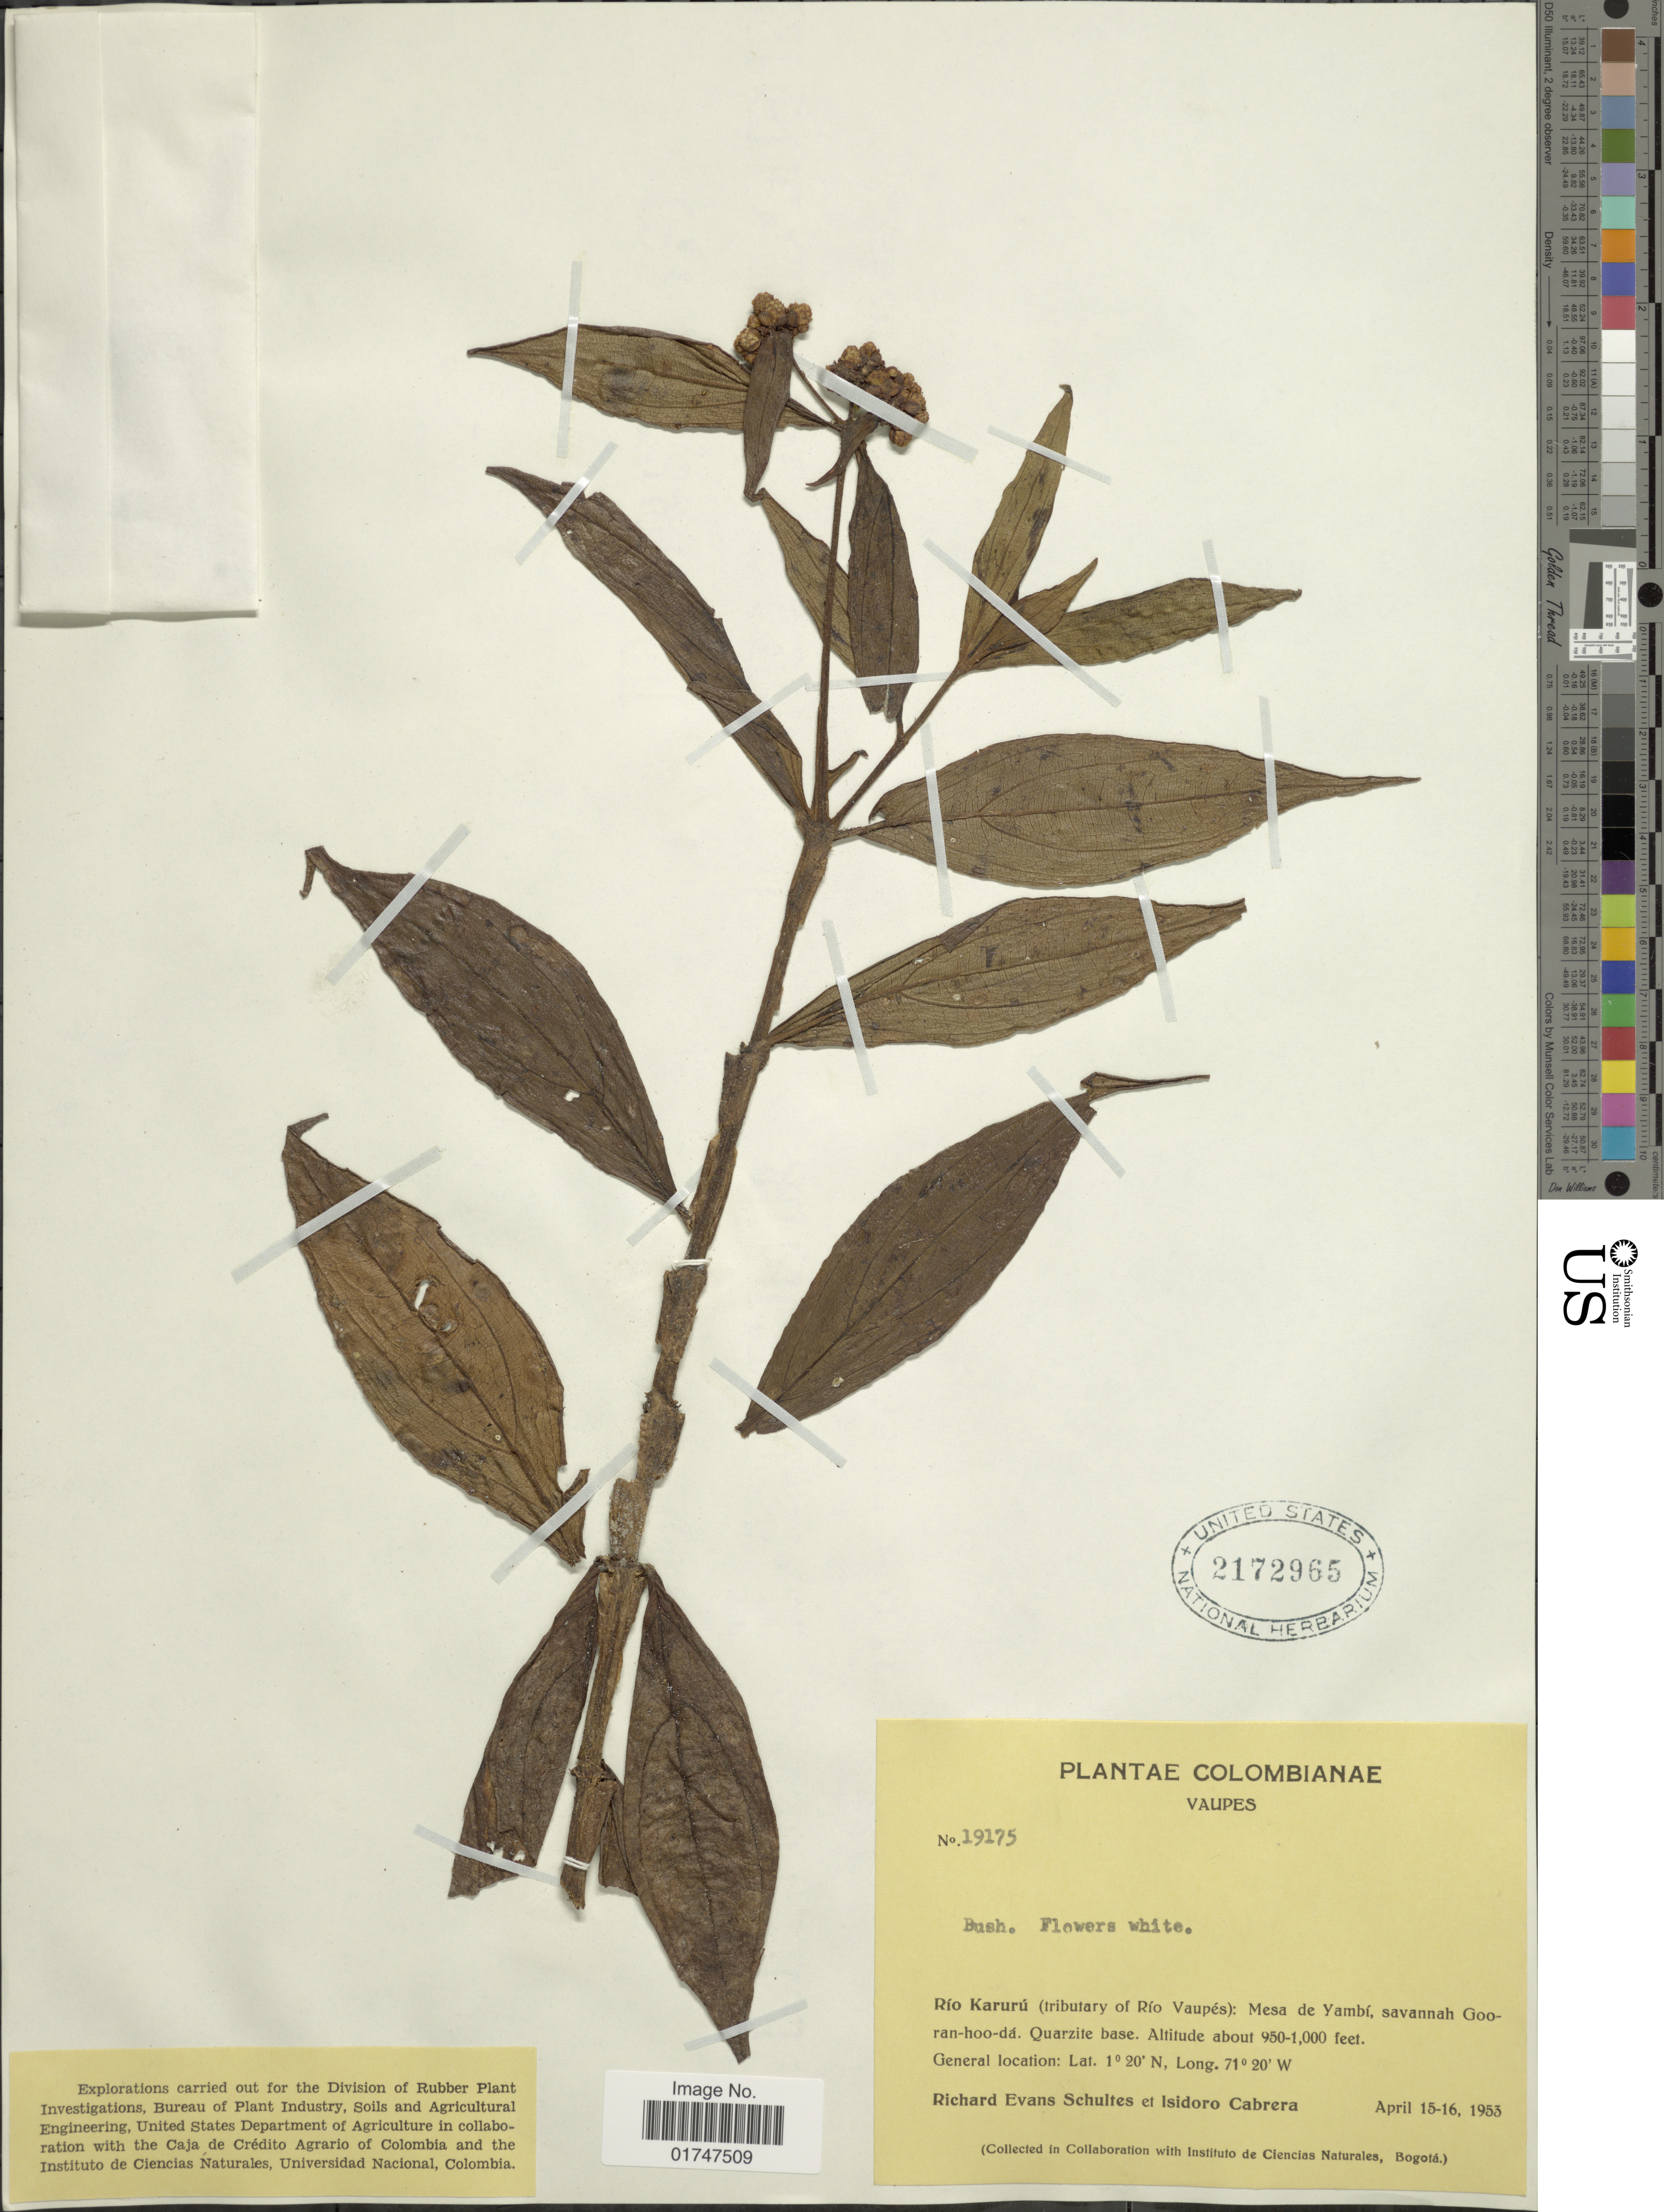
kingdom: Plantae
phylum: Tracheophyta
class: Magnoliopsida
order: Asterales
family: Asteraceae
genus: Ichthyothere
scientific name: Ichthyothere sp.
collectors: R. E. Schultes & I. Cabrera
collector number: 19175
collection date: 1953-04-15/1953-04-16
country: Colombia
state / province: Vaupés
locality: Río Karurú (tributary of Río Vaupés): Mesa de Yambí, savannah Gooran-hoo-dá.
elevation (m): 290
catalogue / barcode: US 2172965